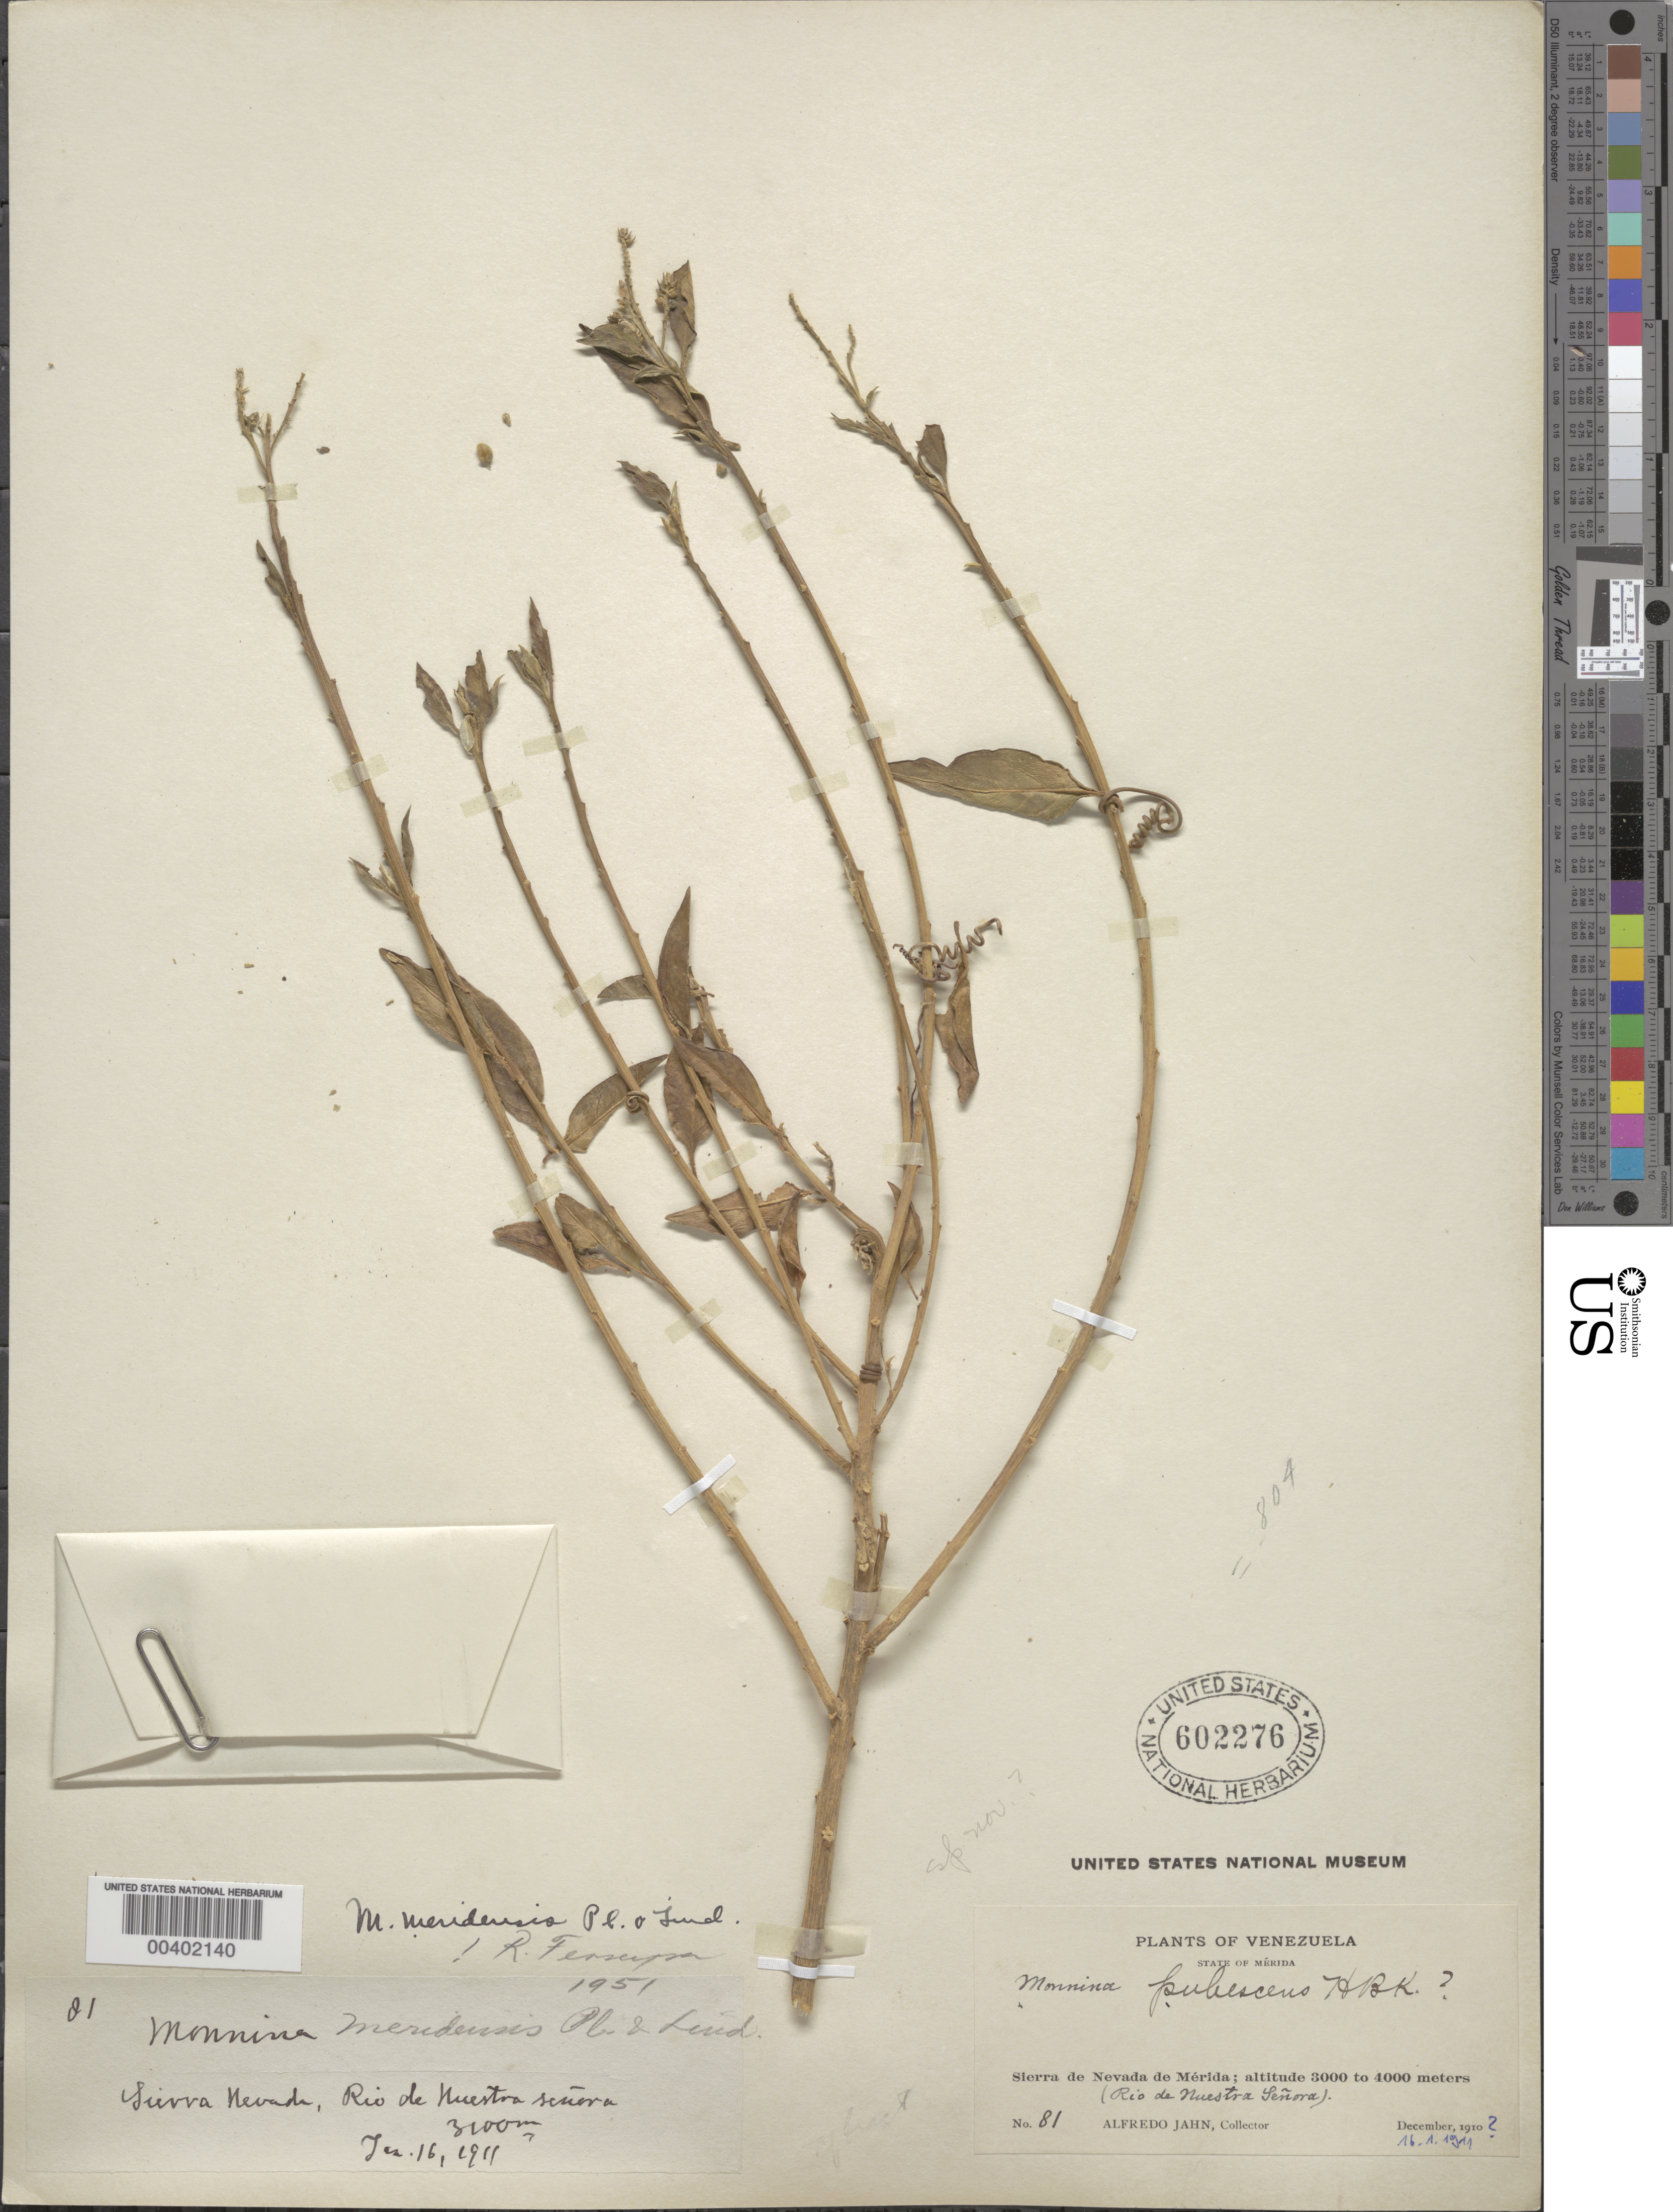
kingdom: Plantae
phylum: Tracheophyta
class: Magnoliopsida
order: Fabales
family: Polygalaceae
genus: Monnina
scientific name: Monnina meridensis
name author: Planch. & B.L. Linden ex Wedd.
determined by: Ferreyra, R. A.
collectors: A. Jahn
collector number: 81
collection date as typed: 16 Jan 1911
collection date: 1911-01-16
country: Venezuela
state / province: Mérida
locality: Sierra de Nevada de Mérida (Río de Nuestra Señora). Nuestra Senora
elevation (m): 3100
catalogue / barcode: US 602276